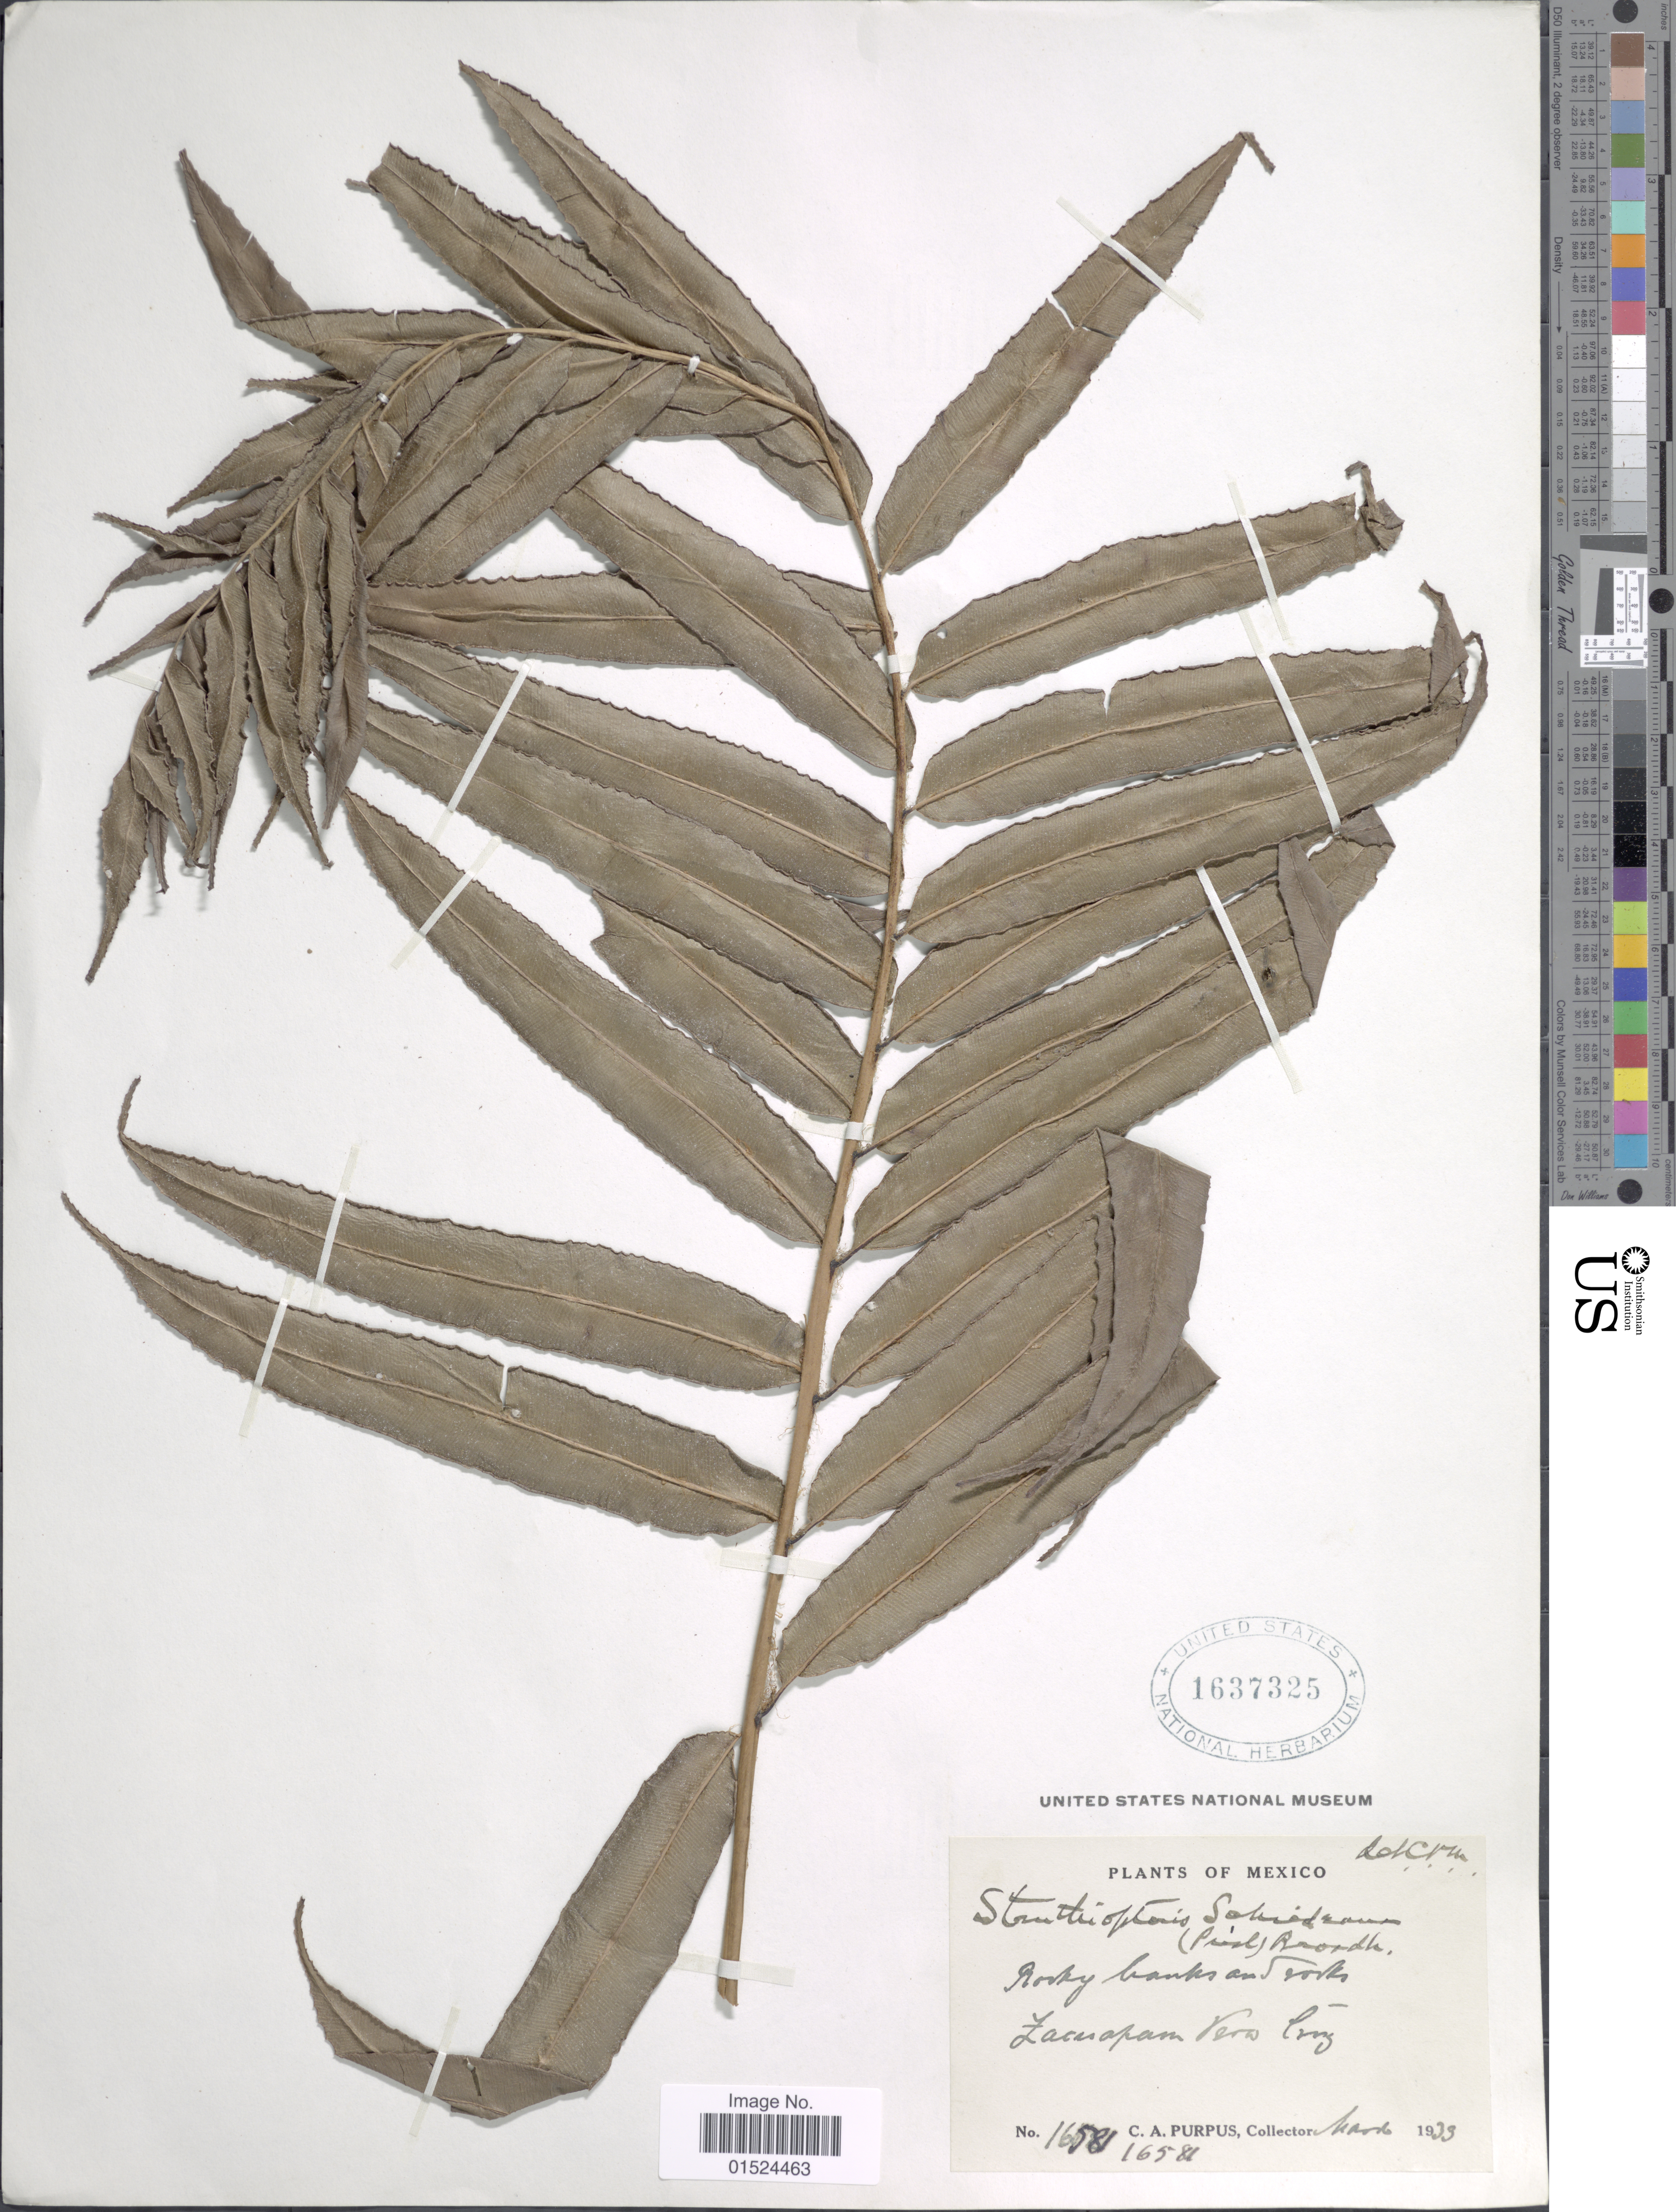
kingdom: Plantae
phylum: Tracheophyta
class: Polypodiopsida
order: Polypodiales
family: Blechnaceae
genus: Blechnum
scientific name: Blechnum schiedeanum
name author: (Schltdl. ex C. Presl) Hieron.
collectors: C. A. Purpus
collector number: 16581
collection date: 1939-03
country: Mexico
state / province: Veracruz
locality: Rocky banks and rocks, Zacuapan Vera Cruz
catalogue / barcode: US 1637325